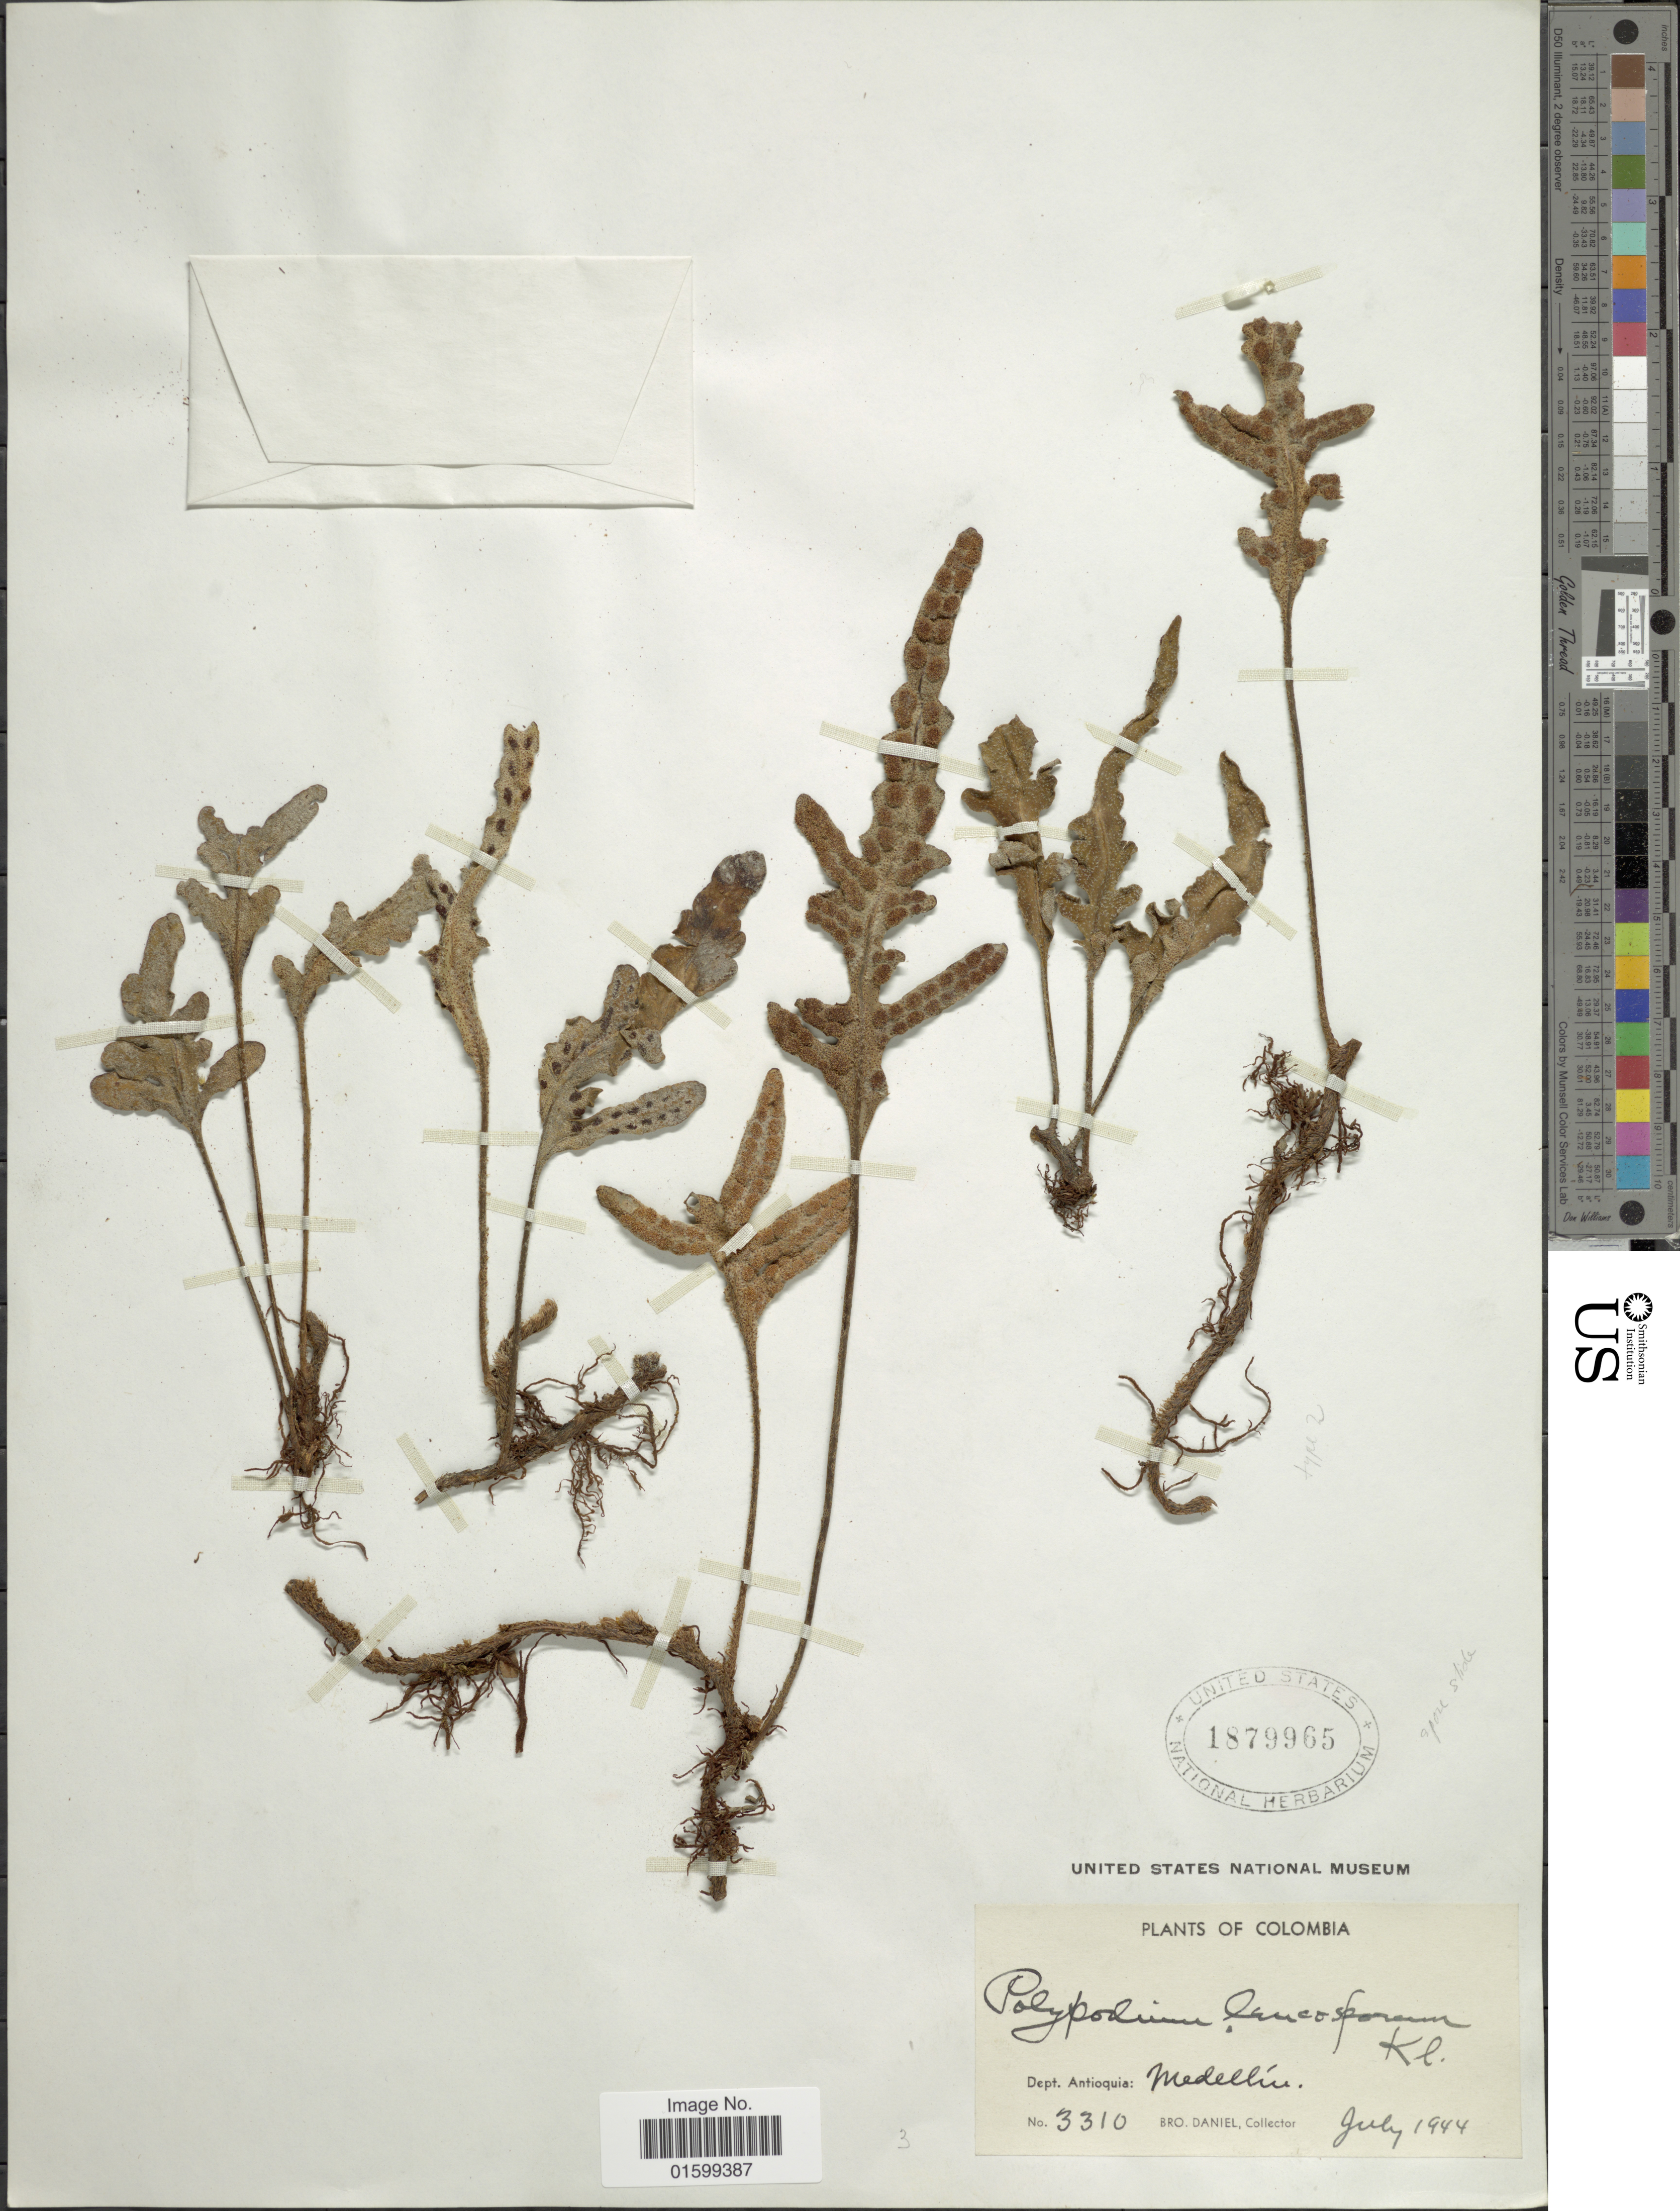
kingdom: Plantae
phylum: Tracheophyta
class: Polypodiopsida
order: Polypodiales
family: Polypodiaceae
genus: Pleopeltis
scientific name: Pleopeltis x leucospora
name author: (Klotzsch) L.B. Moore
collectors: Bro. Daniel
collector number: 3310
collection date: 1944-07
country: Colombia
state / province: Antioquia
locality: Medellín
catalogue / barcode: US 1879965